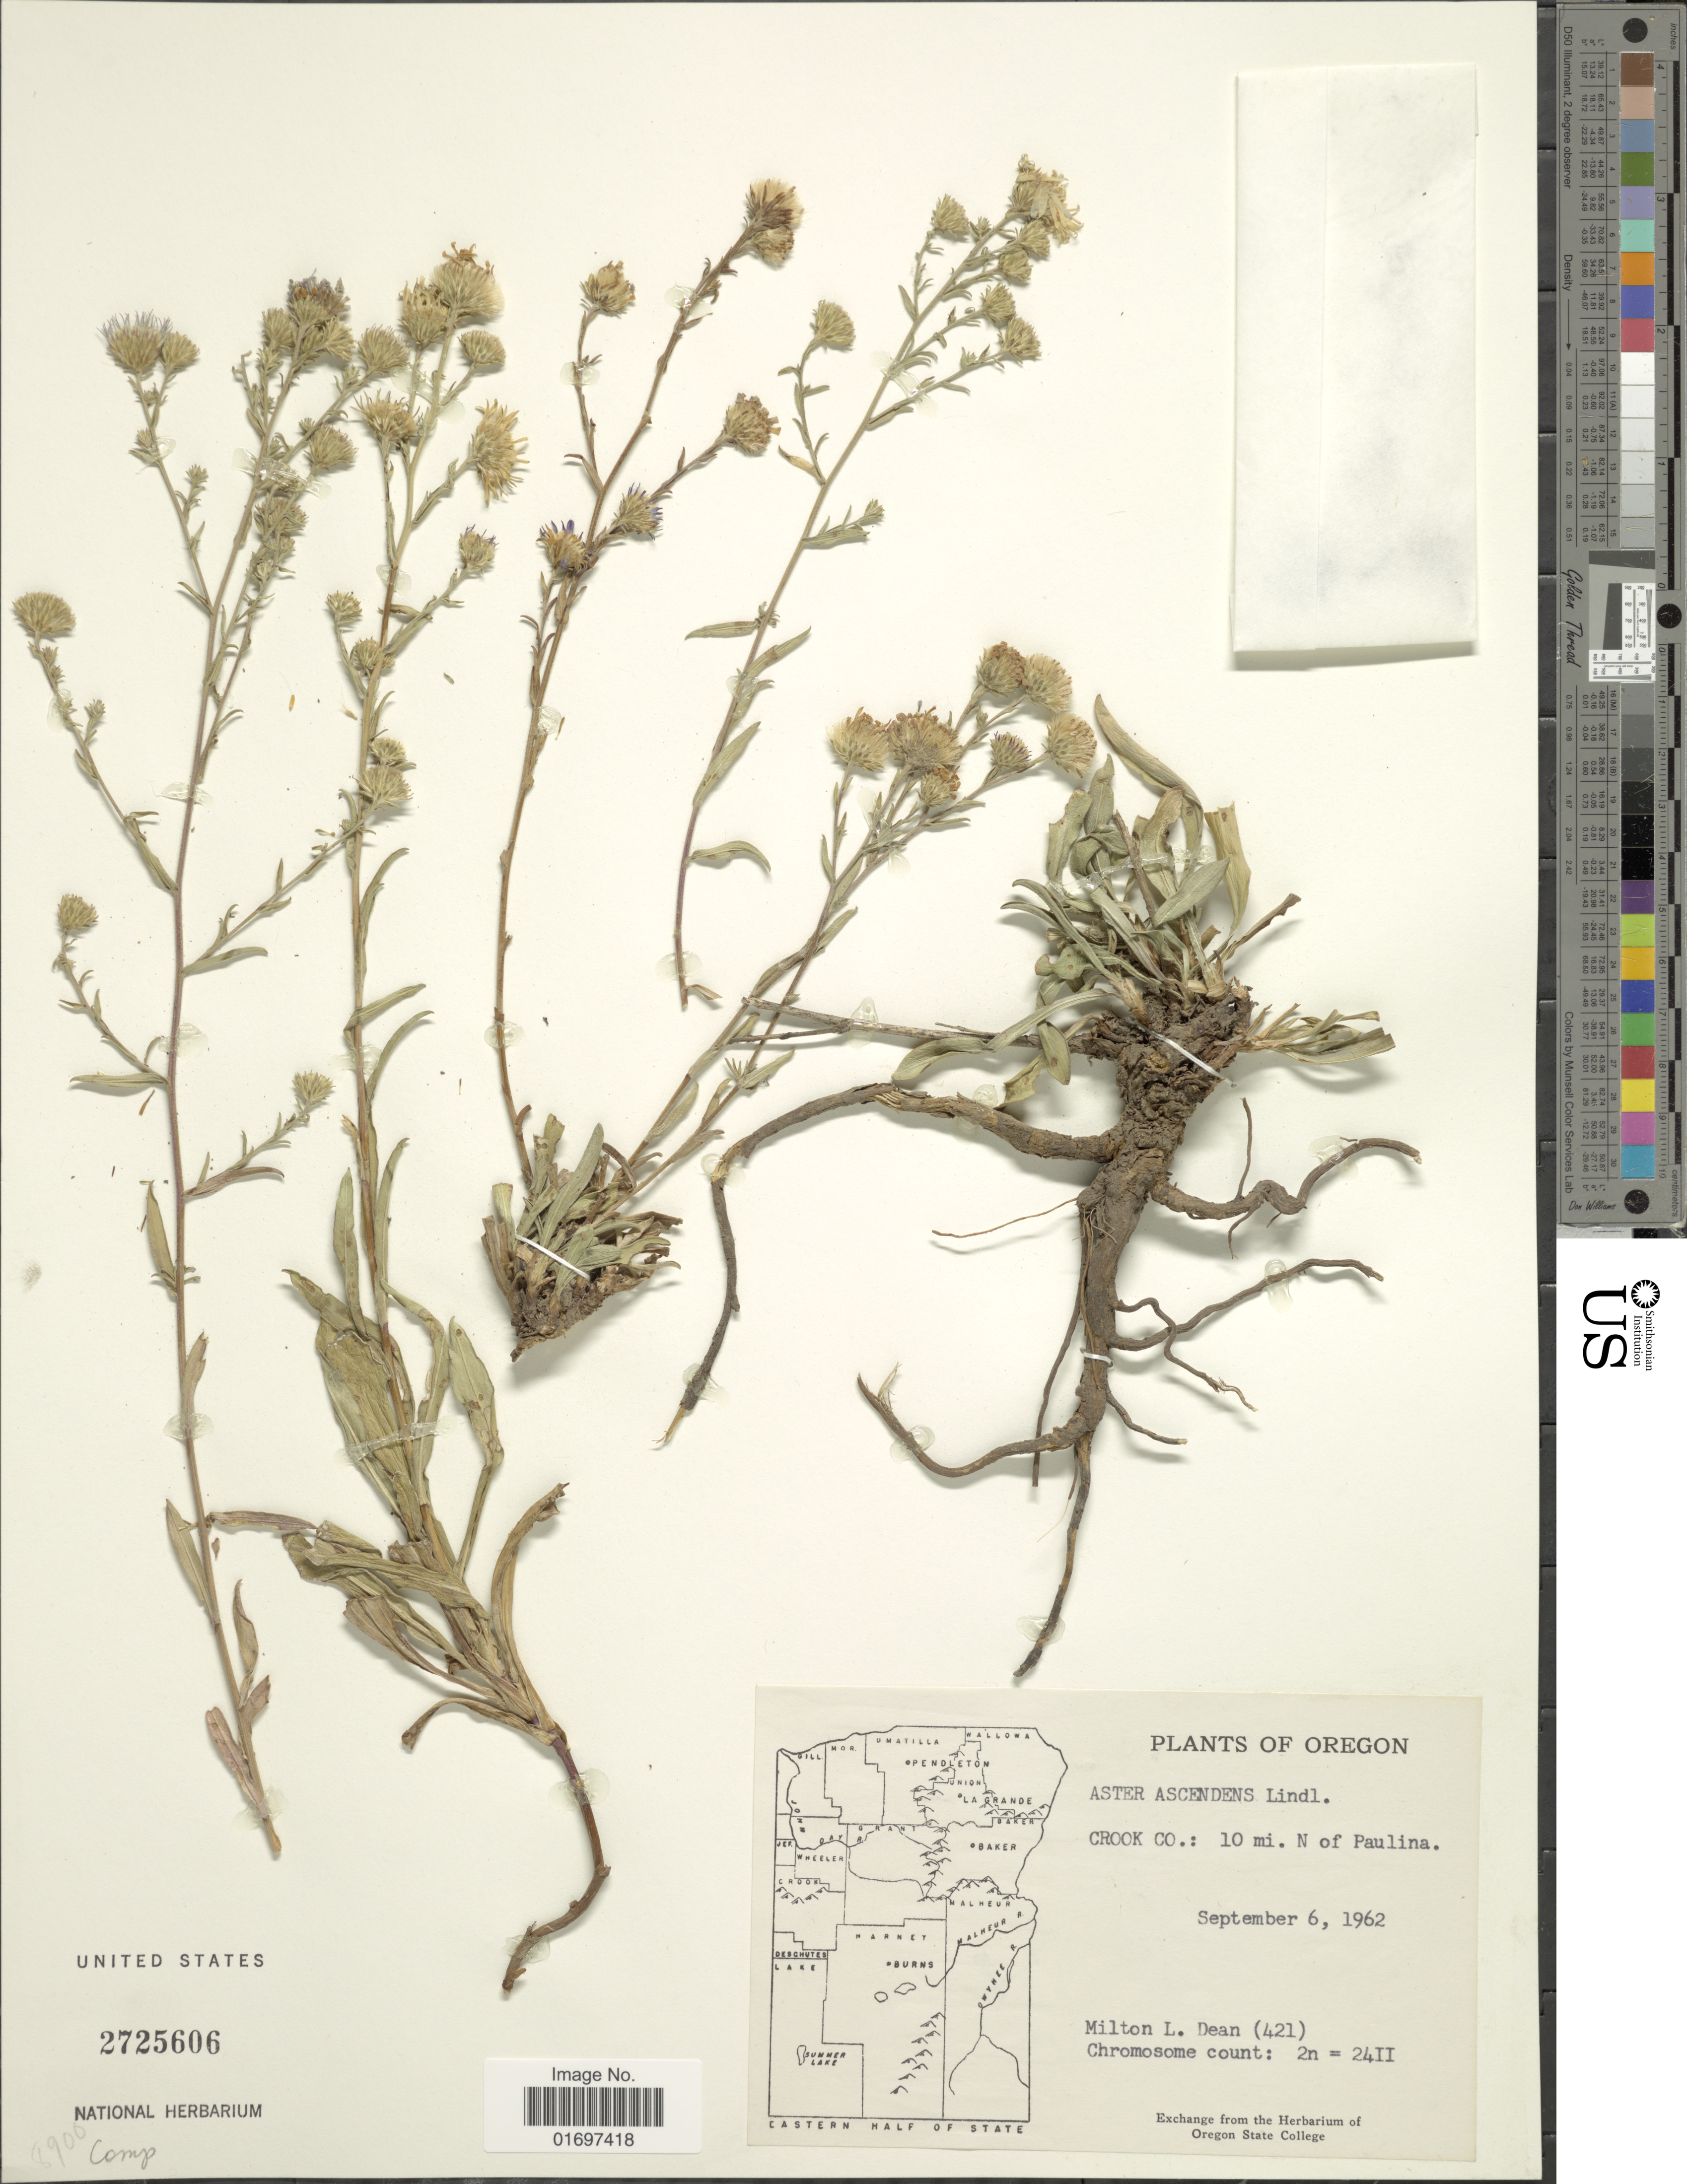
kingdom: Plantae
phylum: Tracheophyta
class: Magnoliopsida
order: Asterales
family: Asteraceae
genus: Symphyotrichum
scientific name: Symphyotrichum ascendens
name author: (Lindl.) G.L. Nesom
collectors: M. L. Dean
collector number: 421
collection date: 1962-09-06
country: United States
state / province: Oregon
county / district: Crook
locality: Oregon. Crook Co.: 10 mi. N of Paulina.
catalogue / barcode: US 2725606